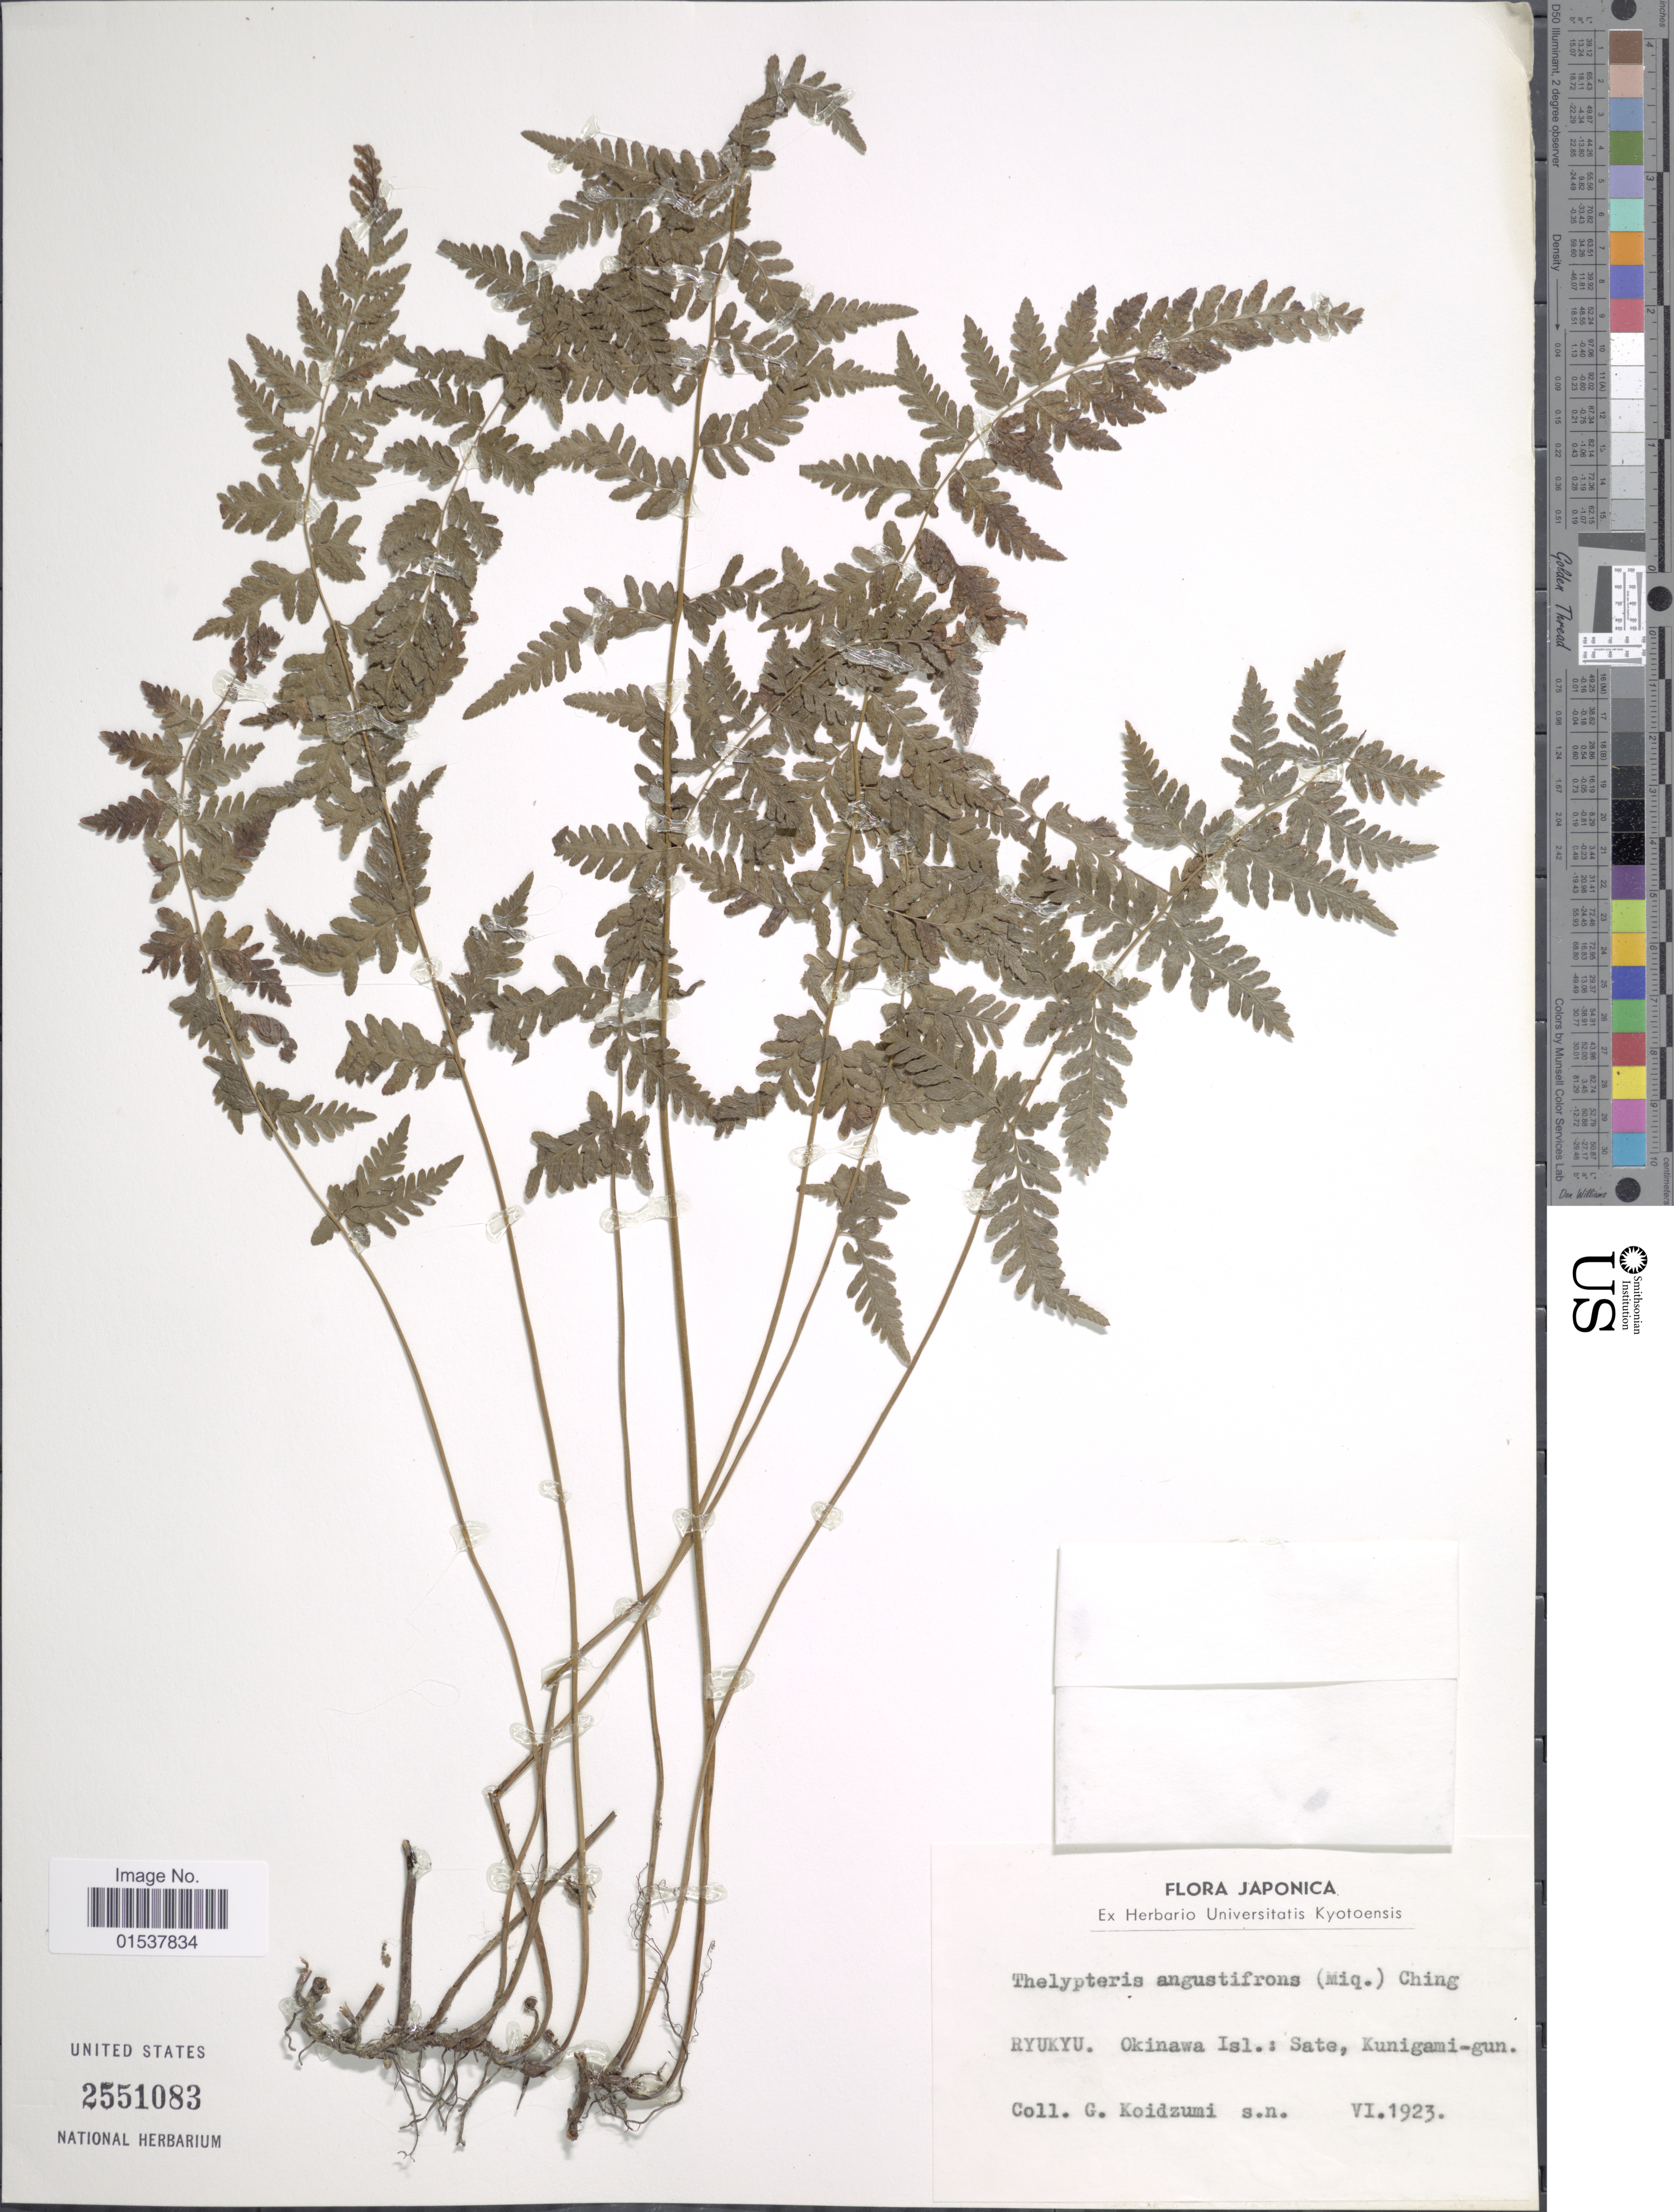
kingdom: Plantae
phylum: Tracheophyta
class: Polypodiopsida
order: Polypodiales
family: Thelypteridaceae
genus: Parathelypteris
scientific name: Parathelypteris angustifrons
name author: (Miq.) Ching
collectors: G. Koidzumi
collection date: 1923-06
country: Japan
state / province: Okinawa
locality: Japonica, Ryukyu. Okinawa Isl.: Sate, Kunigami-gun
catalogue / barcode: US 2551083